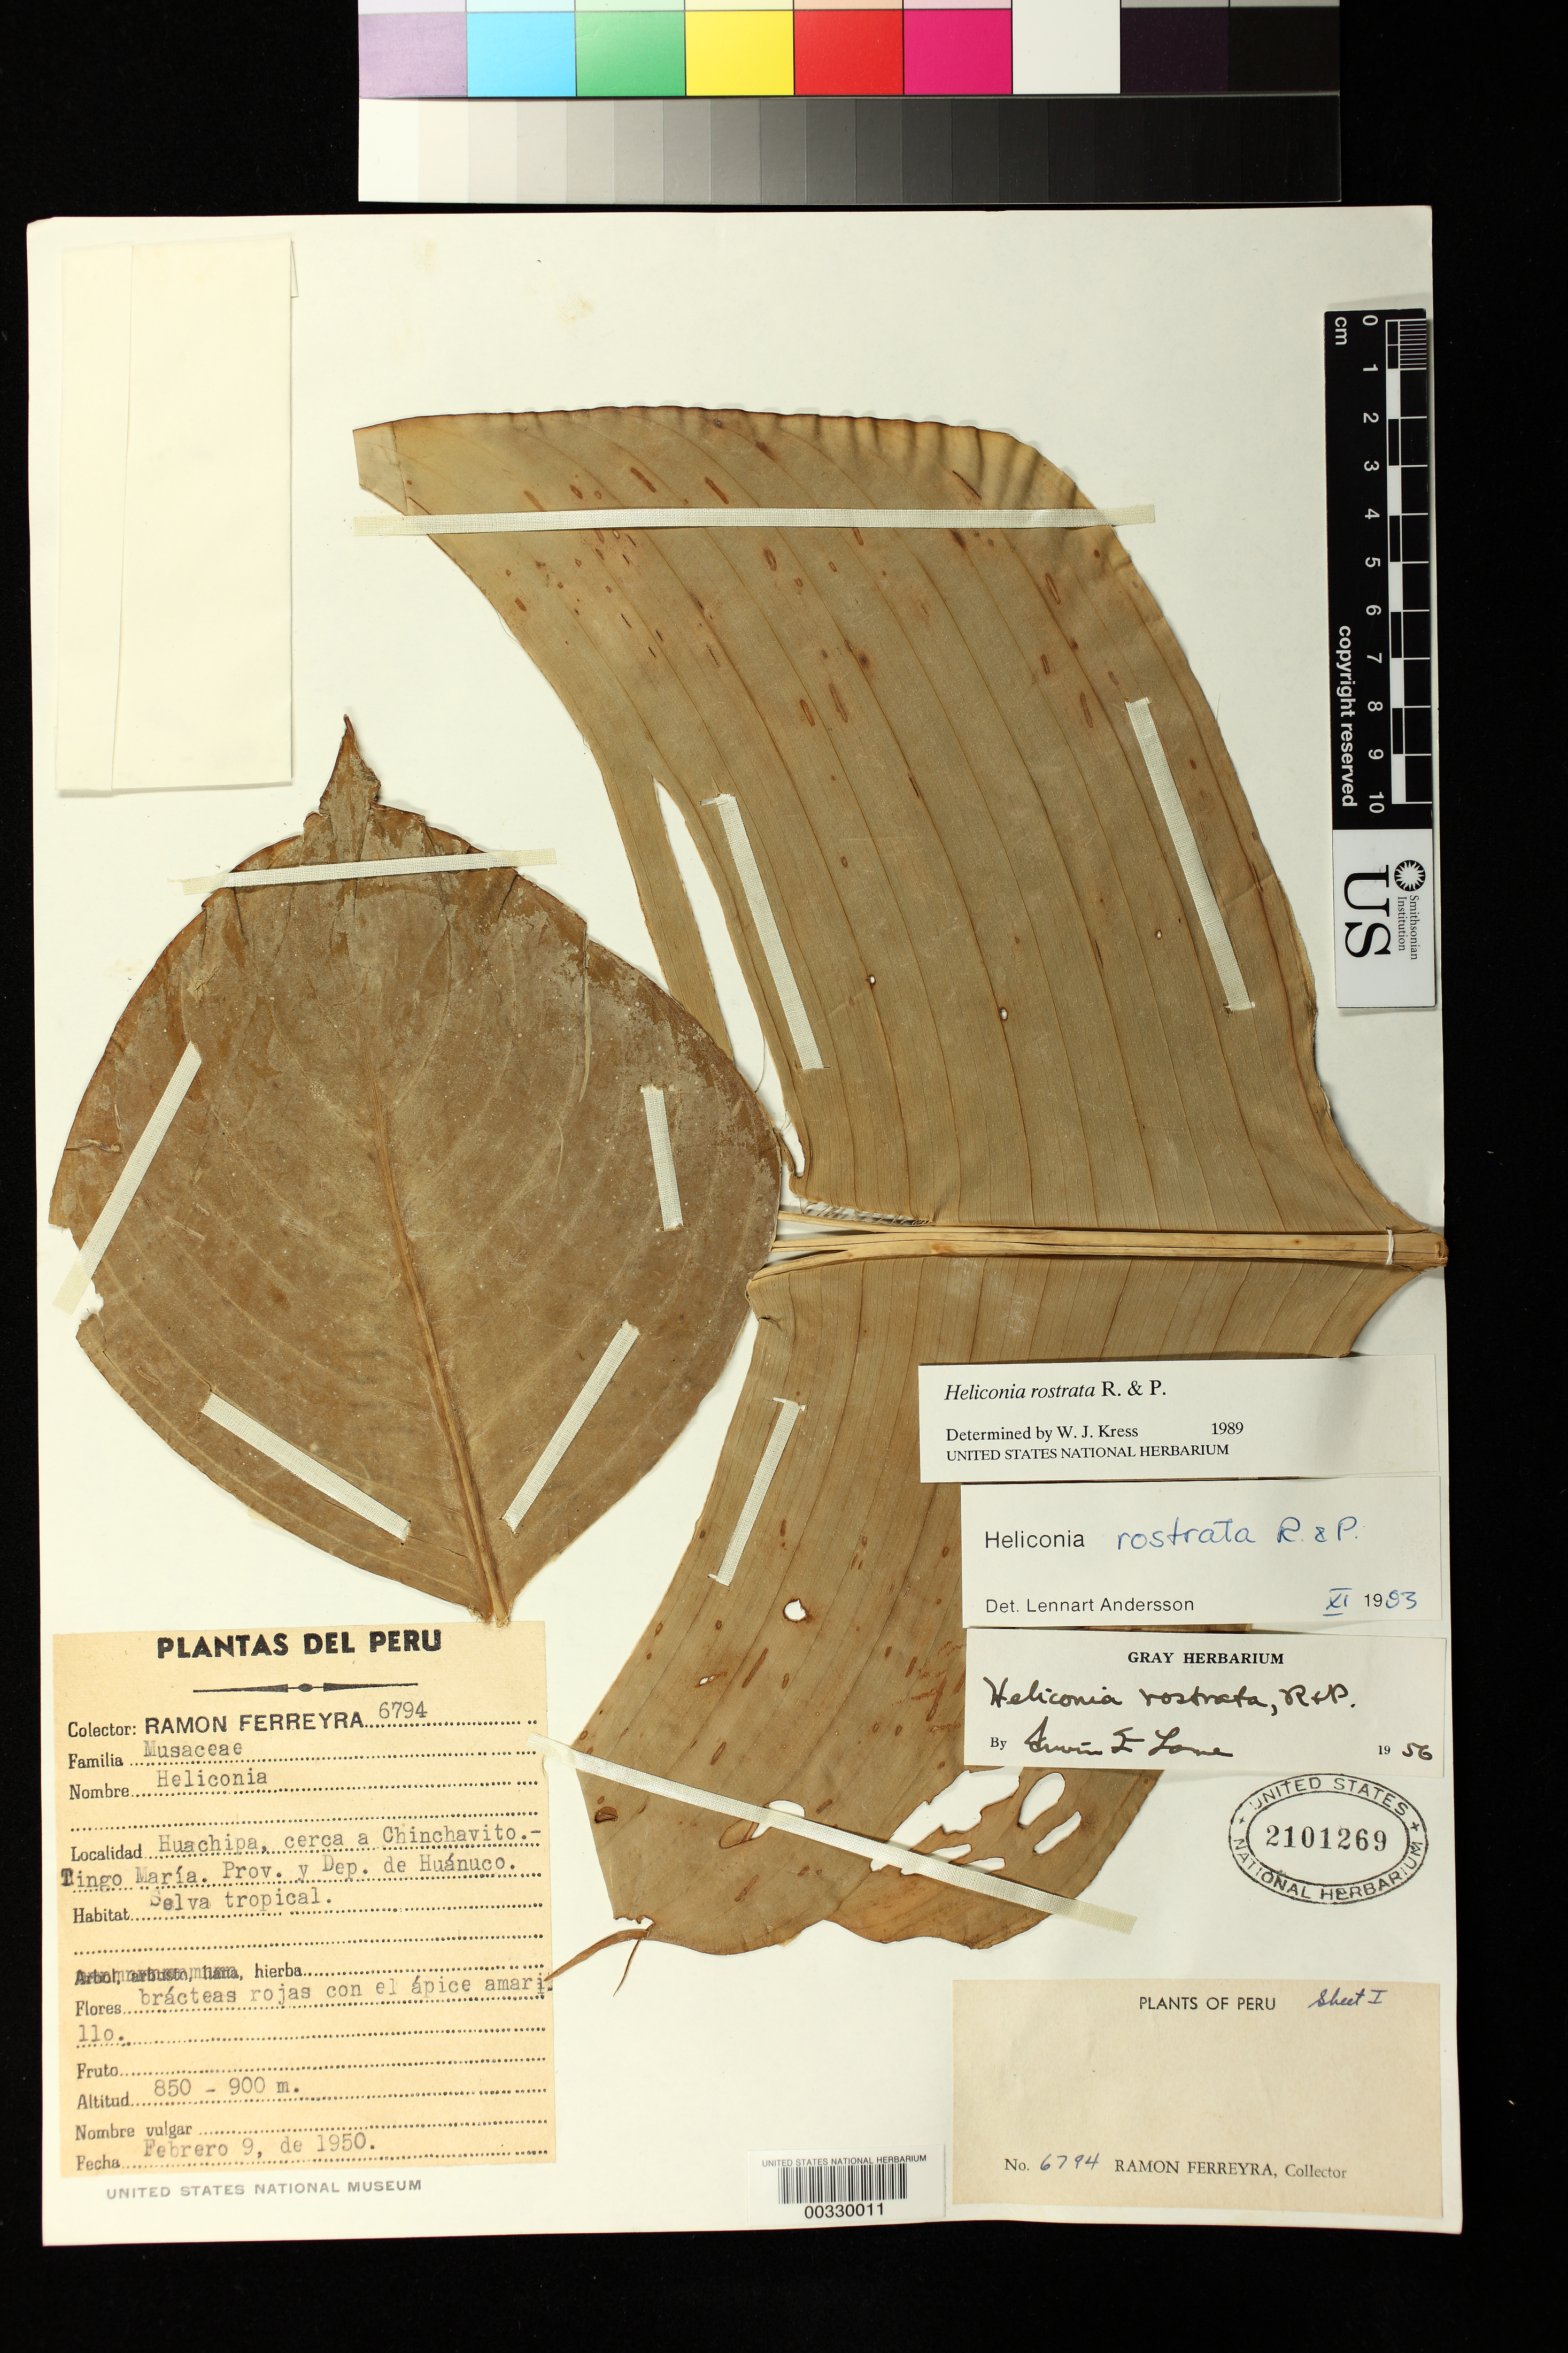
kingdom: Plantae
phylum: Tracheophyta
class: Liliopsida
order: Zingiberales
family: Heliconiaceae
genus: Heliconia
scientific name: Heliconia rostrata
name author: Ruiz & Pav.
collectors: R. A. Ferreyra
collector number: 6794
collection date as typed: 09 Feb 1950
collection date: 1950-02-09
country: Peru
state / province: Huánuco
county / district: Huánuco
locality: Huachipa, near Chinchavito - Tingo María, Prov. Huánuco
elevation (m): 850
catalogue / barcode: US 2101269